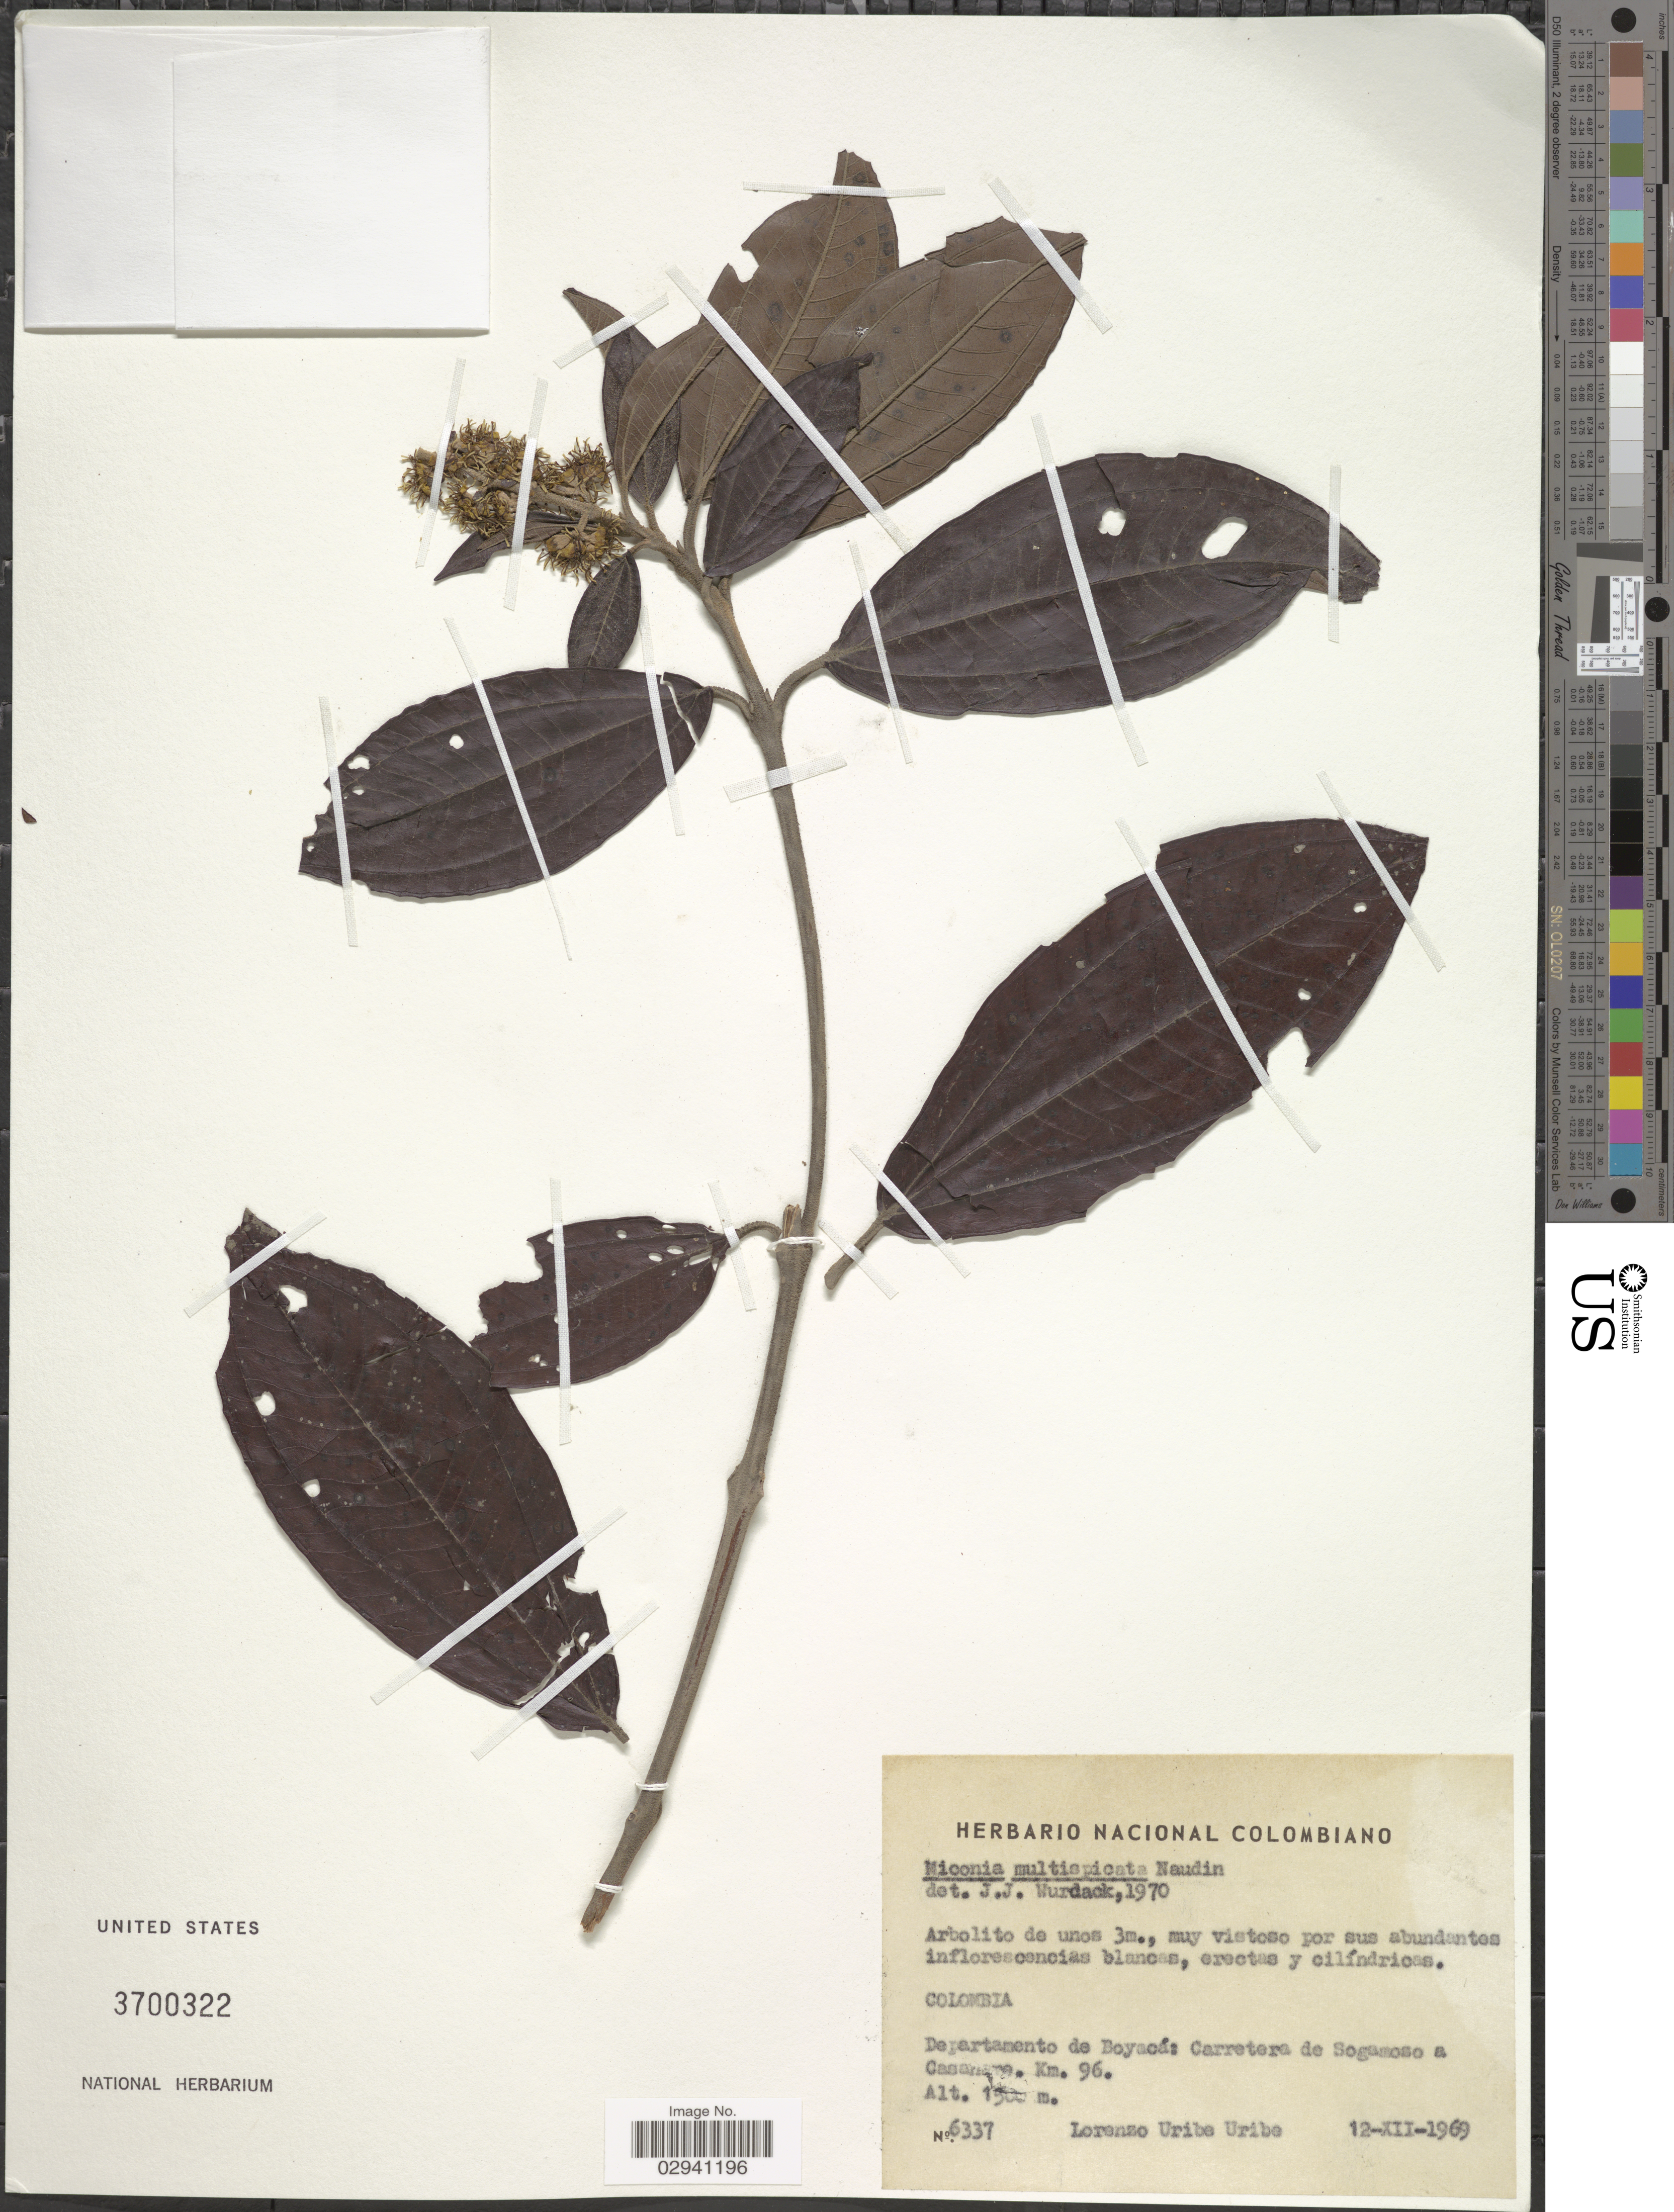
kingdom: Plantae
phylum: Tracheophyta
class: Magnoliopsida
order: Myrtales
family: Melastomataceae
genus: Miconia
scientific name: Miconia multispicata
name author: Naudin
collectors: L. Uribe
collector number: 6337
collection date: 1969-12-12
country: Colombia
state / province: Boyacá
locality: Departamento de Boyacá: Carretera de Sogamoso a Casanare. Km. 96.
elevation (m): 1500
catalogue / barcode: US 3700322